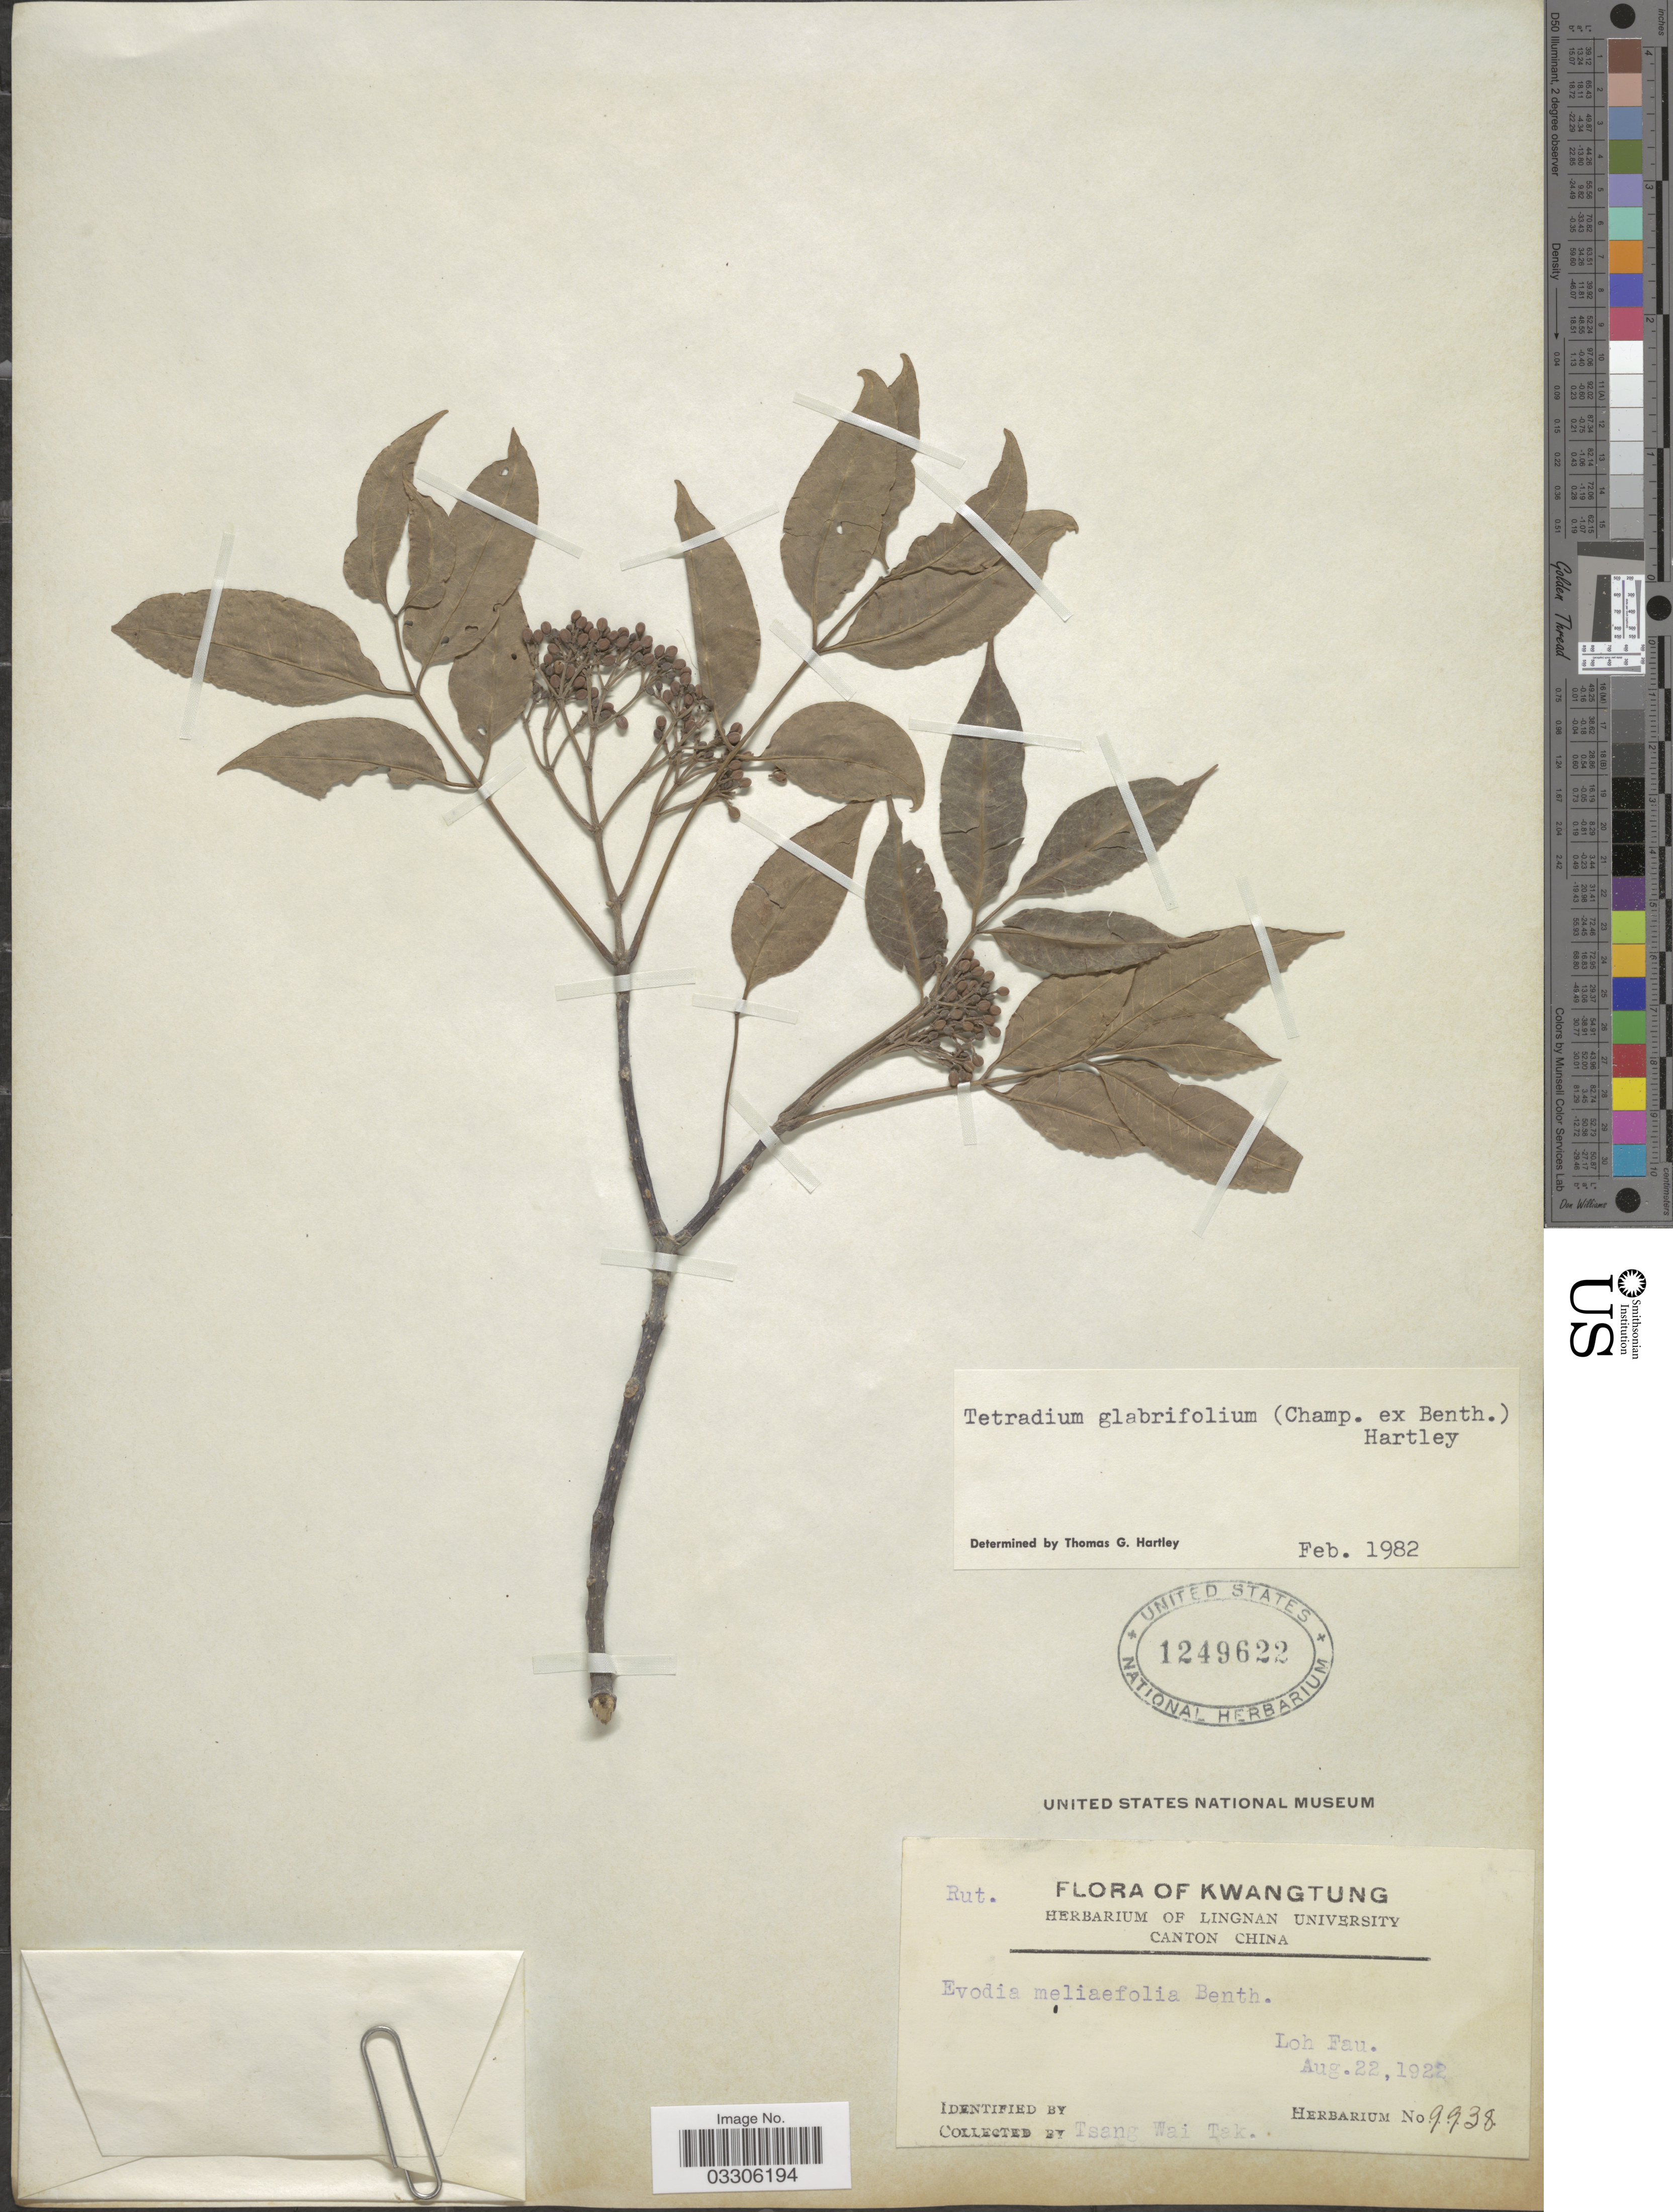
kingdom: Plantae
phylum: Tracheophyta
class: Magnoliopsida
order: Sapindales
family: Rutaceae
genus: Tetradium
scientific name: Tetradium glabrifolium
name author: (Champ. ex Benth.) T.G. Hartley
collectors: W. T. Tsang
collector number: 9938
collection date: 1922-08-22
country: China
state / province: Guangdong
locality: Kwangtung. Loh Fau.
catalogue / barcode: US 1249622